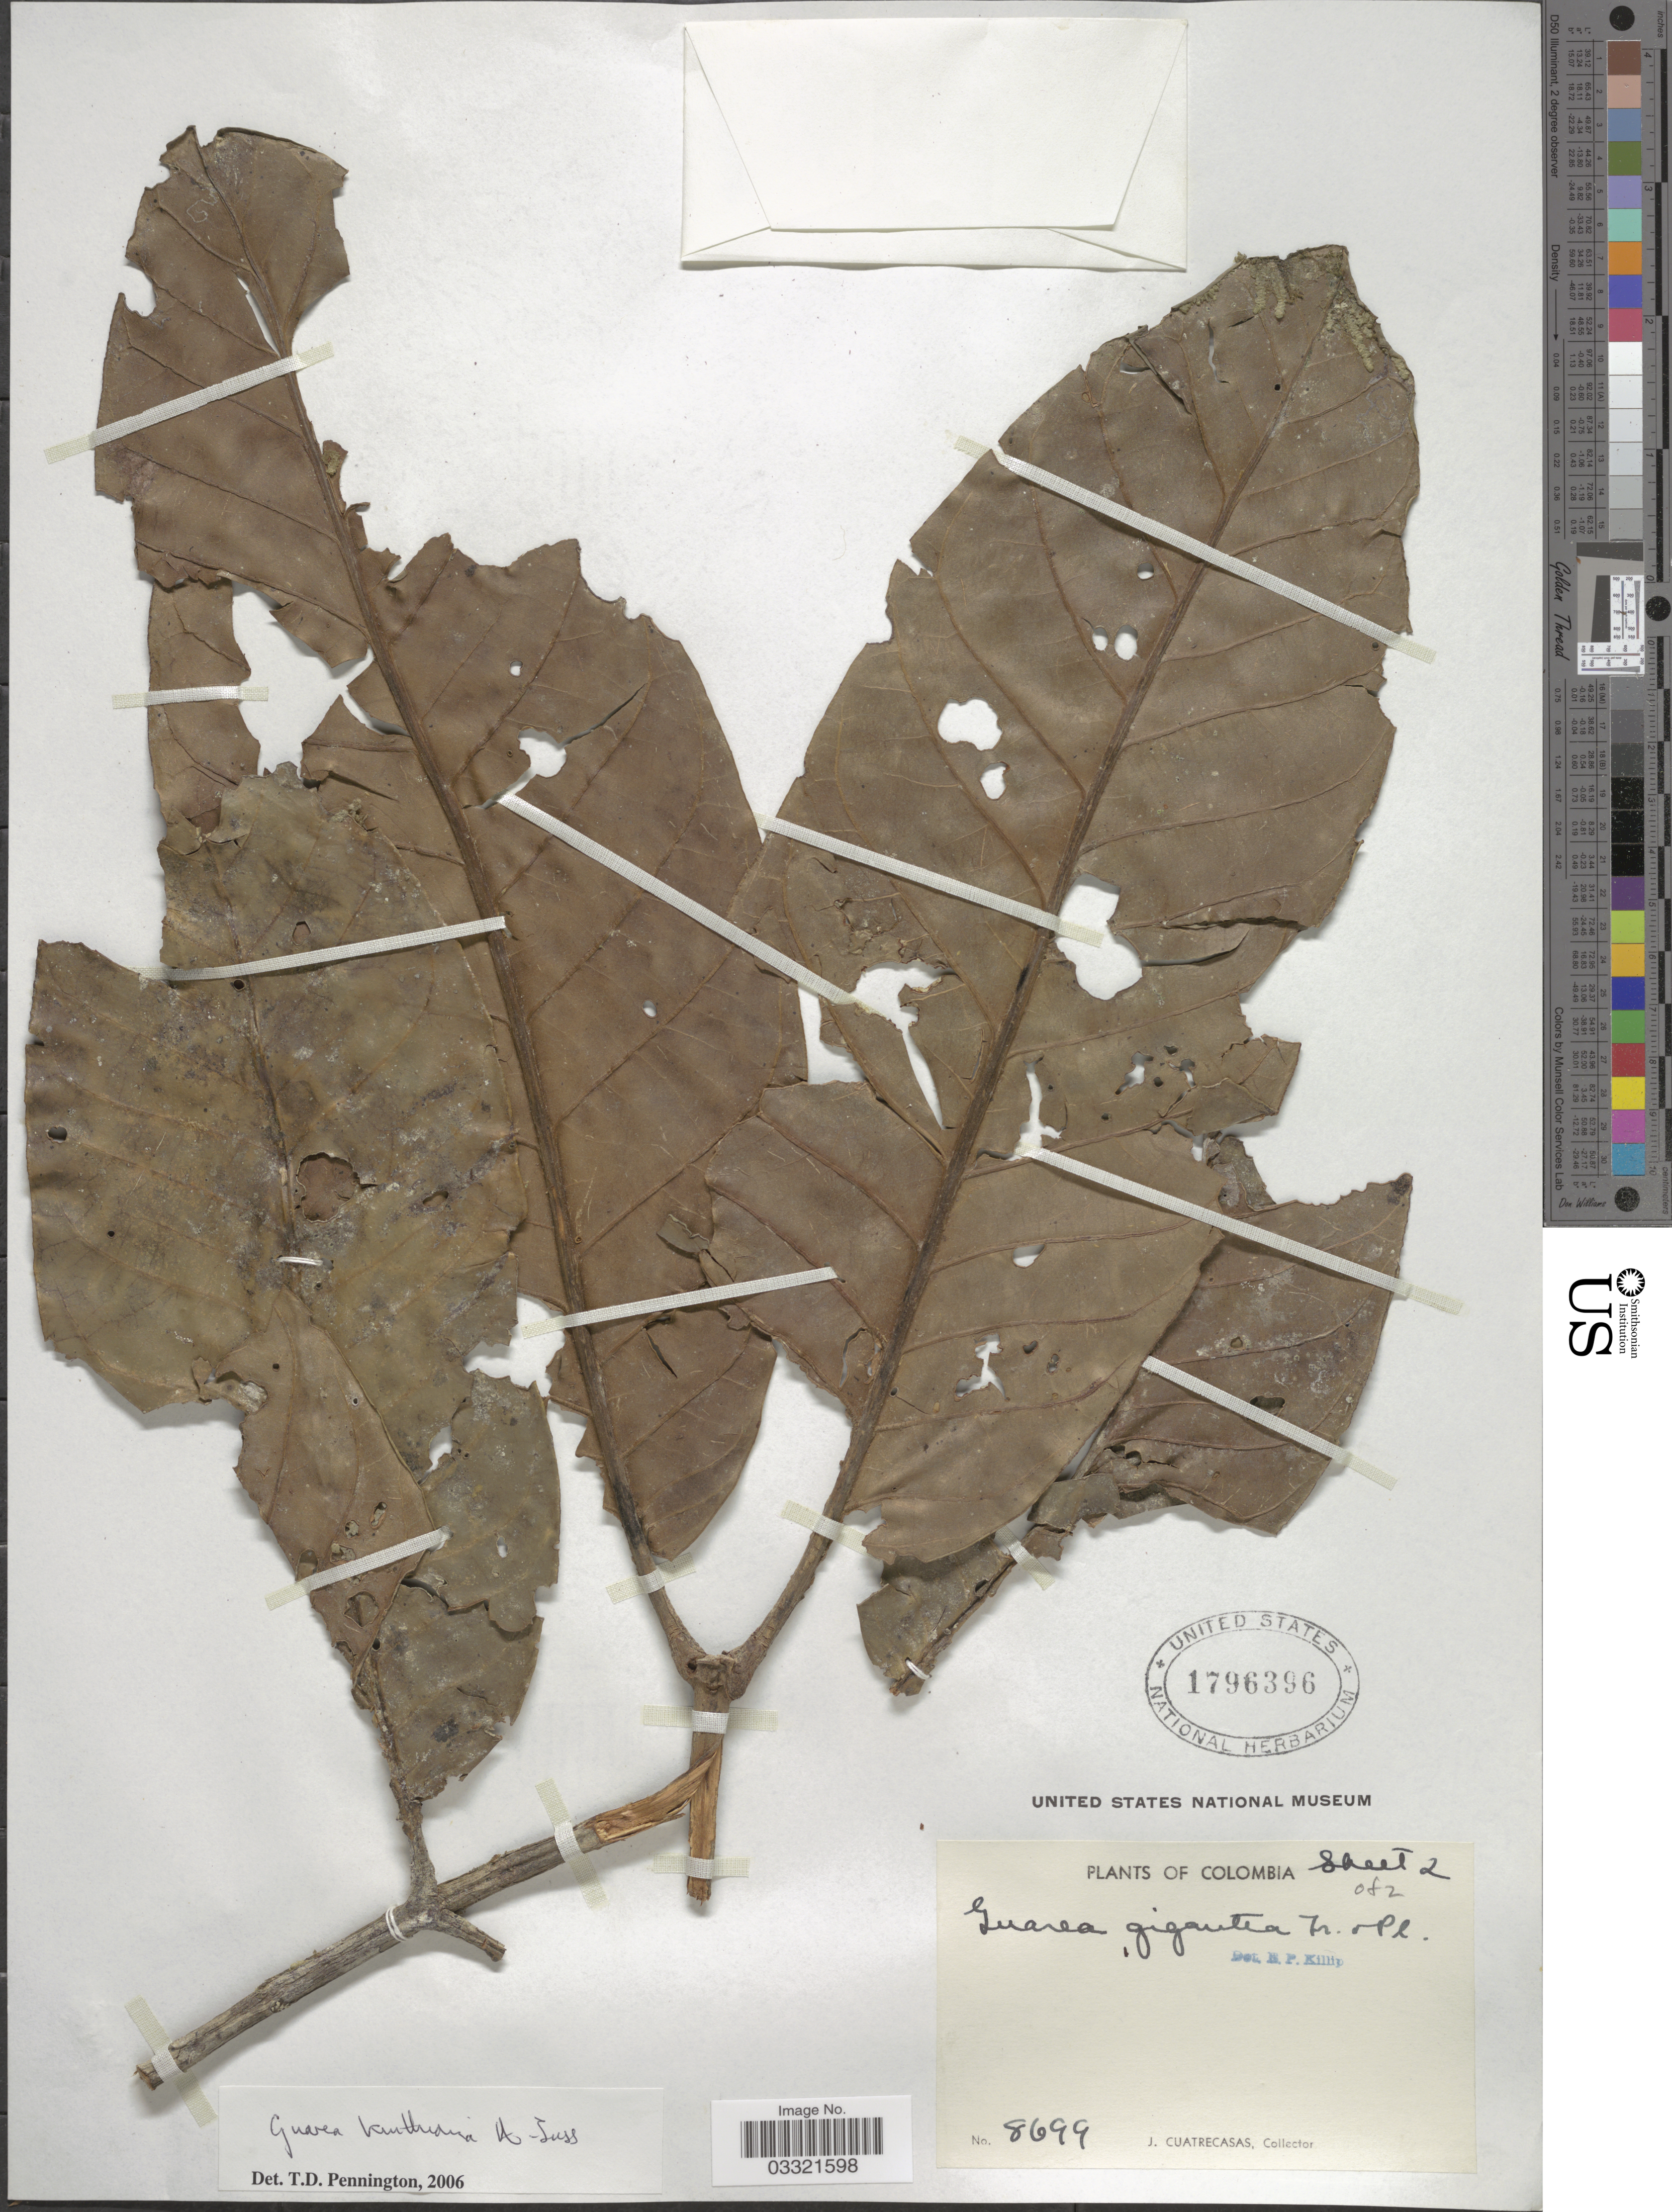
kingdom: Plantae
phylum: Tracheophyta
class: Magnoliopsida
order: Sapindales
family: Meliaceae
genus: Guarea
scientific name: Guarea kunthiana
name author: A. Juss.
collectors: J. Cuatrecasas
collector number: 8699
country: Colombia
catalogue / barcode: US 1796396